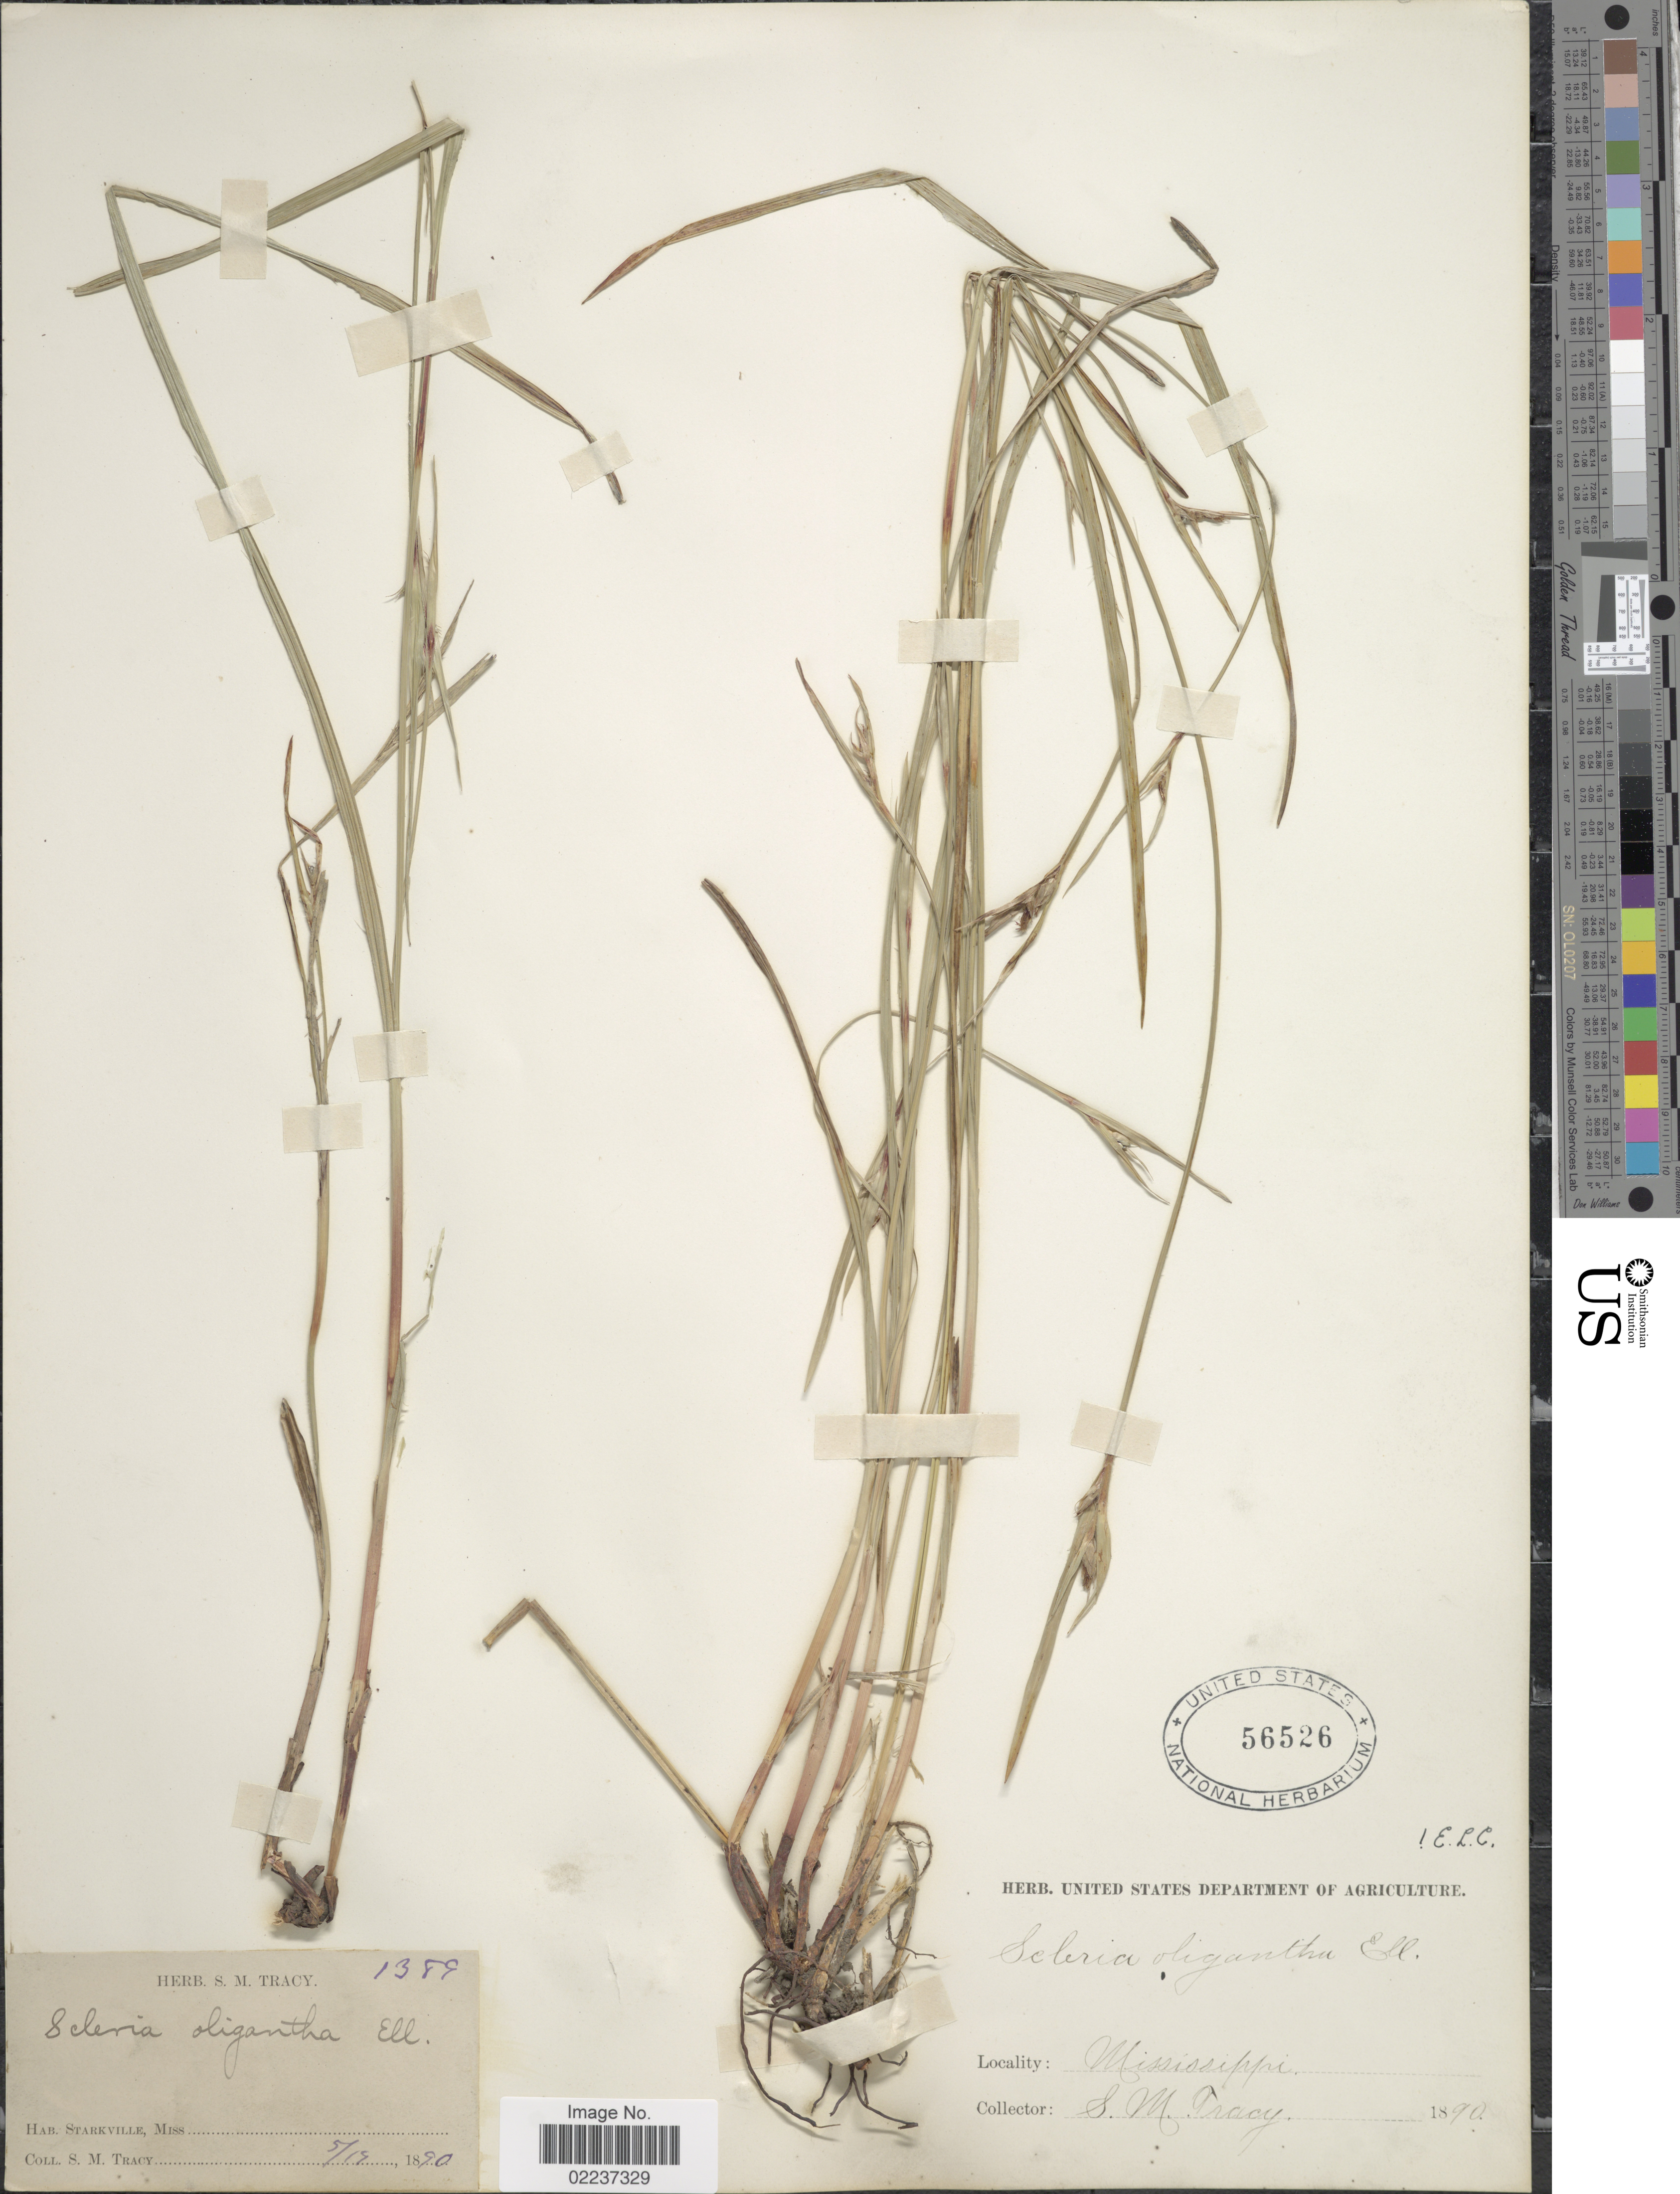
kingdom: Plantae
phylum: Tracheophyta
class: Liliopsida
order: Poales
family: Cyperaceae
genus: Scleria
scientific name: Scleria oligantha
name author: Michx.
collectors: S. M. Tracy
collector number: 1389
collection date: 1890-05-19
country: United States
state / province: Mississippi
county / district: Oktibbeha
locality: Starkville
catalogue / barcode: US 56526